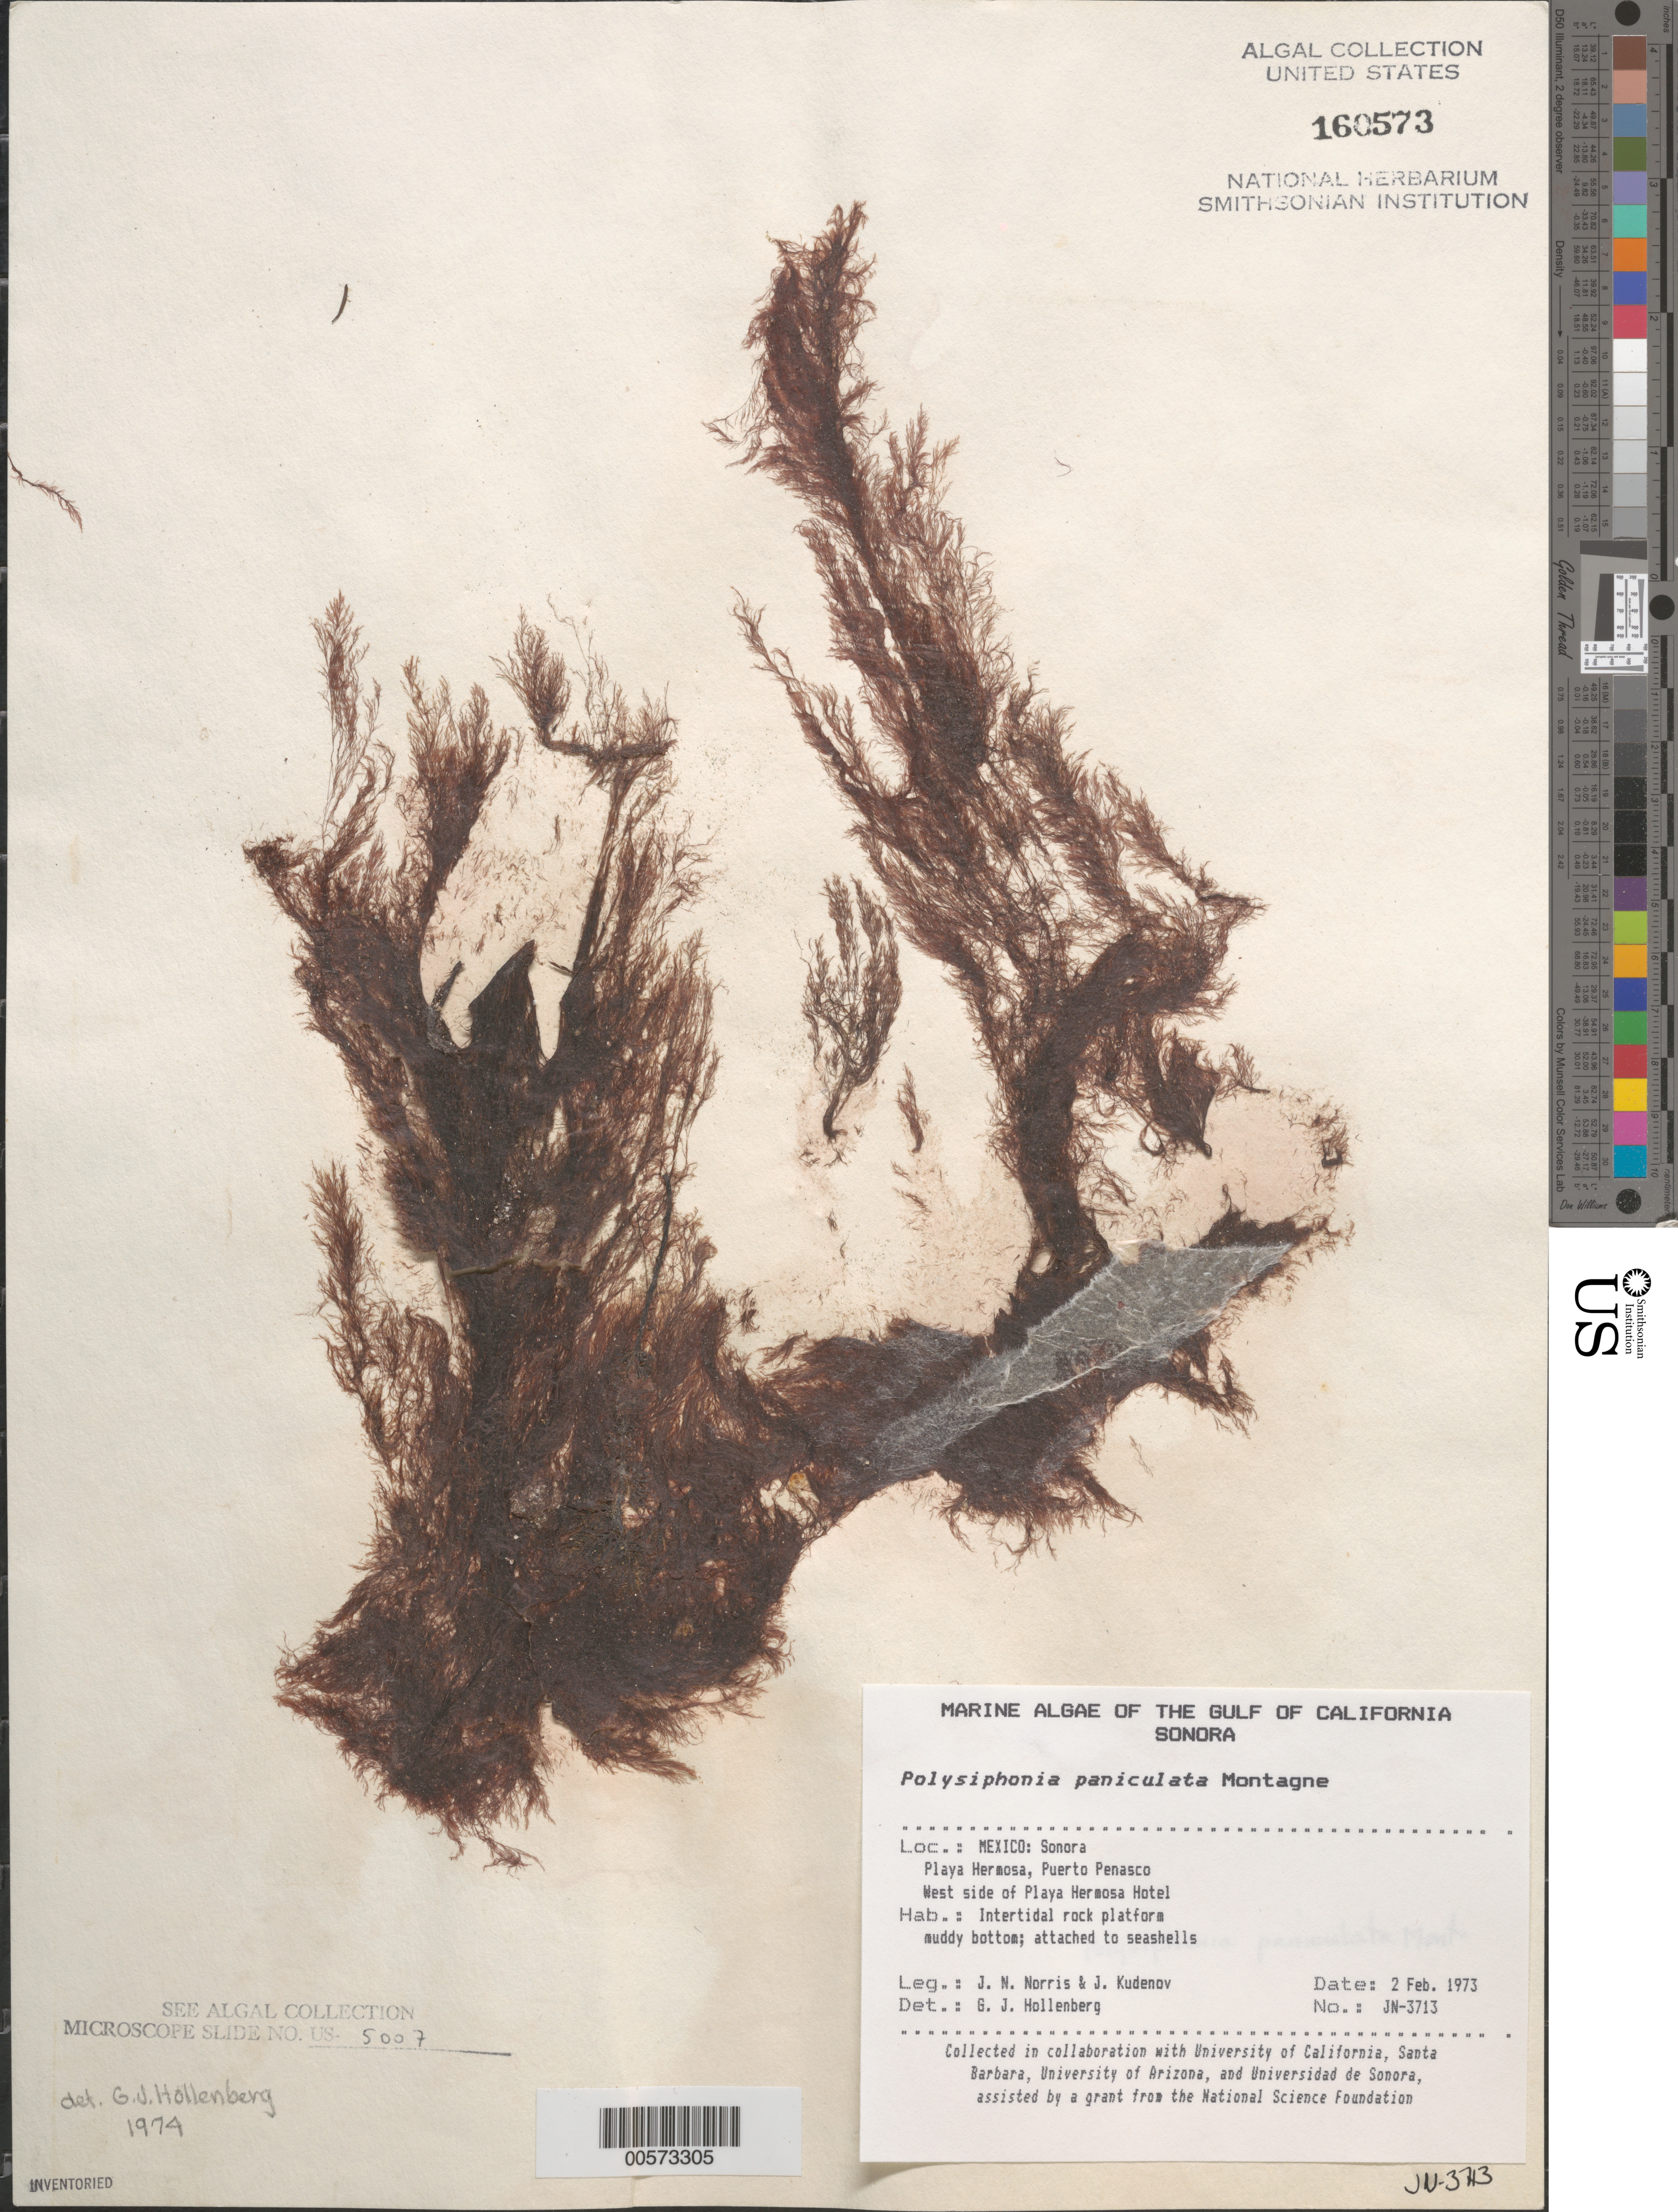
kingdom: Plantae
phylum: Rhodophyta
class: Florideophyceae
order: Ceramiales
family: Rhodomelaceae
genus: Eutrichosiphonia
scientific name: Eutrichosiphonia paniculata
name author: (Mont.) D.E.Bustamante & T.O. Cho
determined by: Algae name updating Project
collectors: J. N. Norris & J. Kudenov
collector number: JN-3713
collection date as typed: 02 Feb 1973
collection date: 1973-02-02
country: Mexico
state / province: Sonora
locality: Playa Hermosa, Puerto Penasco, Playa Hermosa Hotel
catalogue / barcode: US 160573